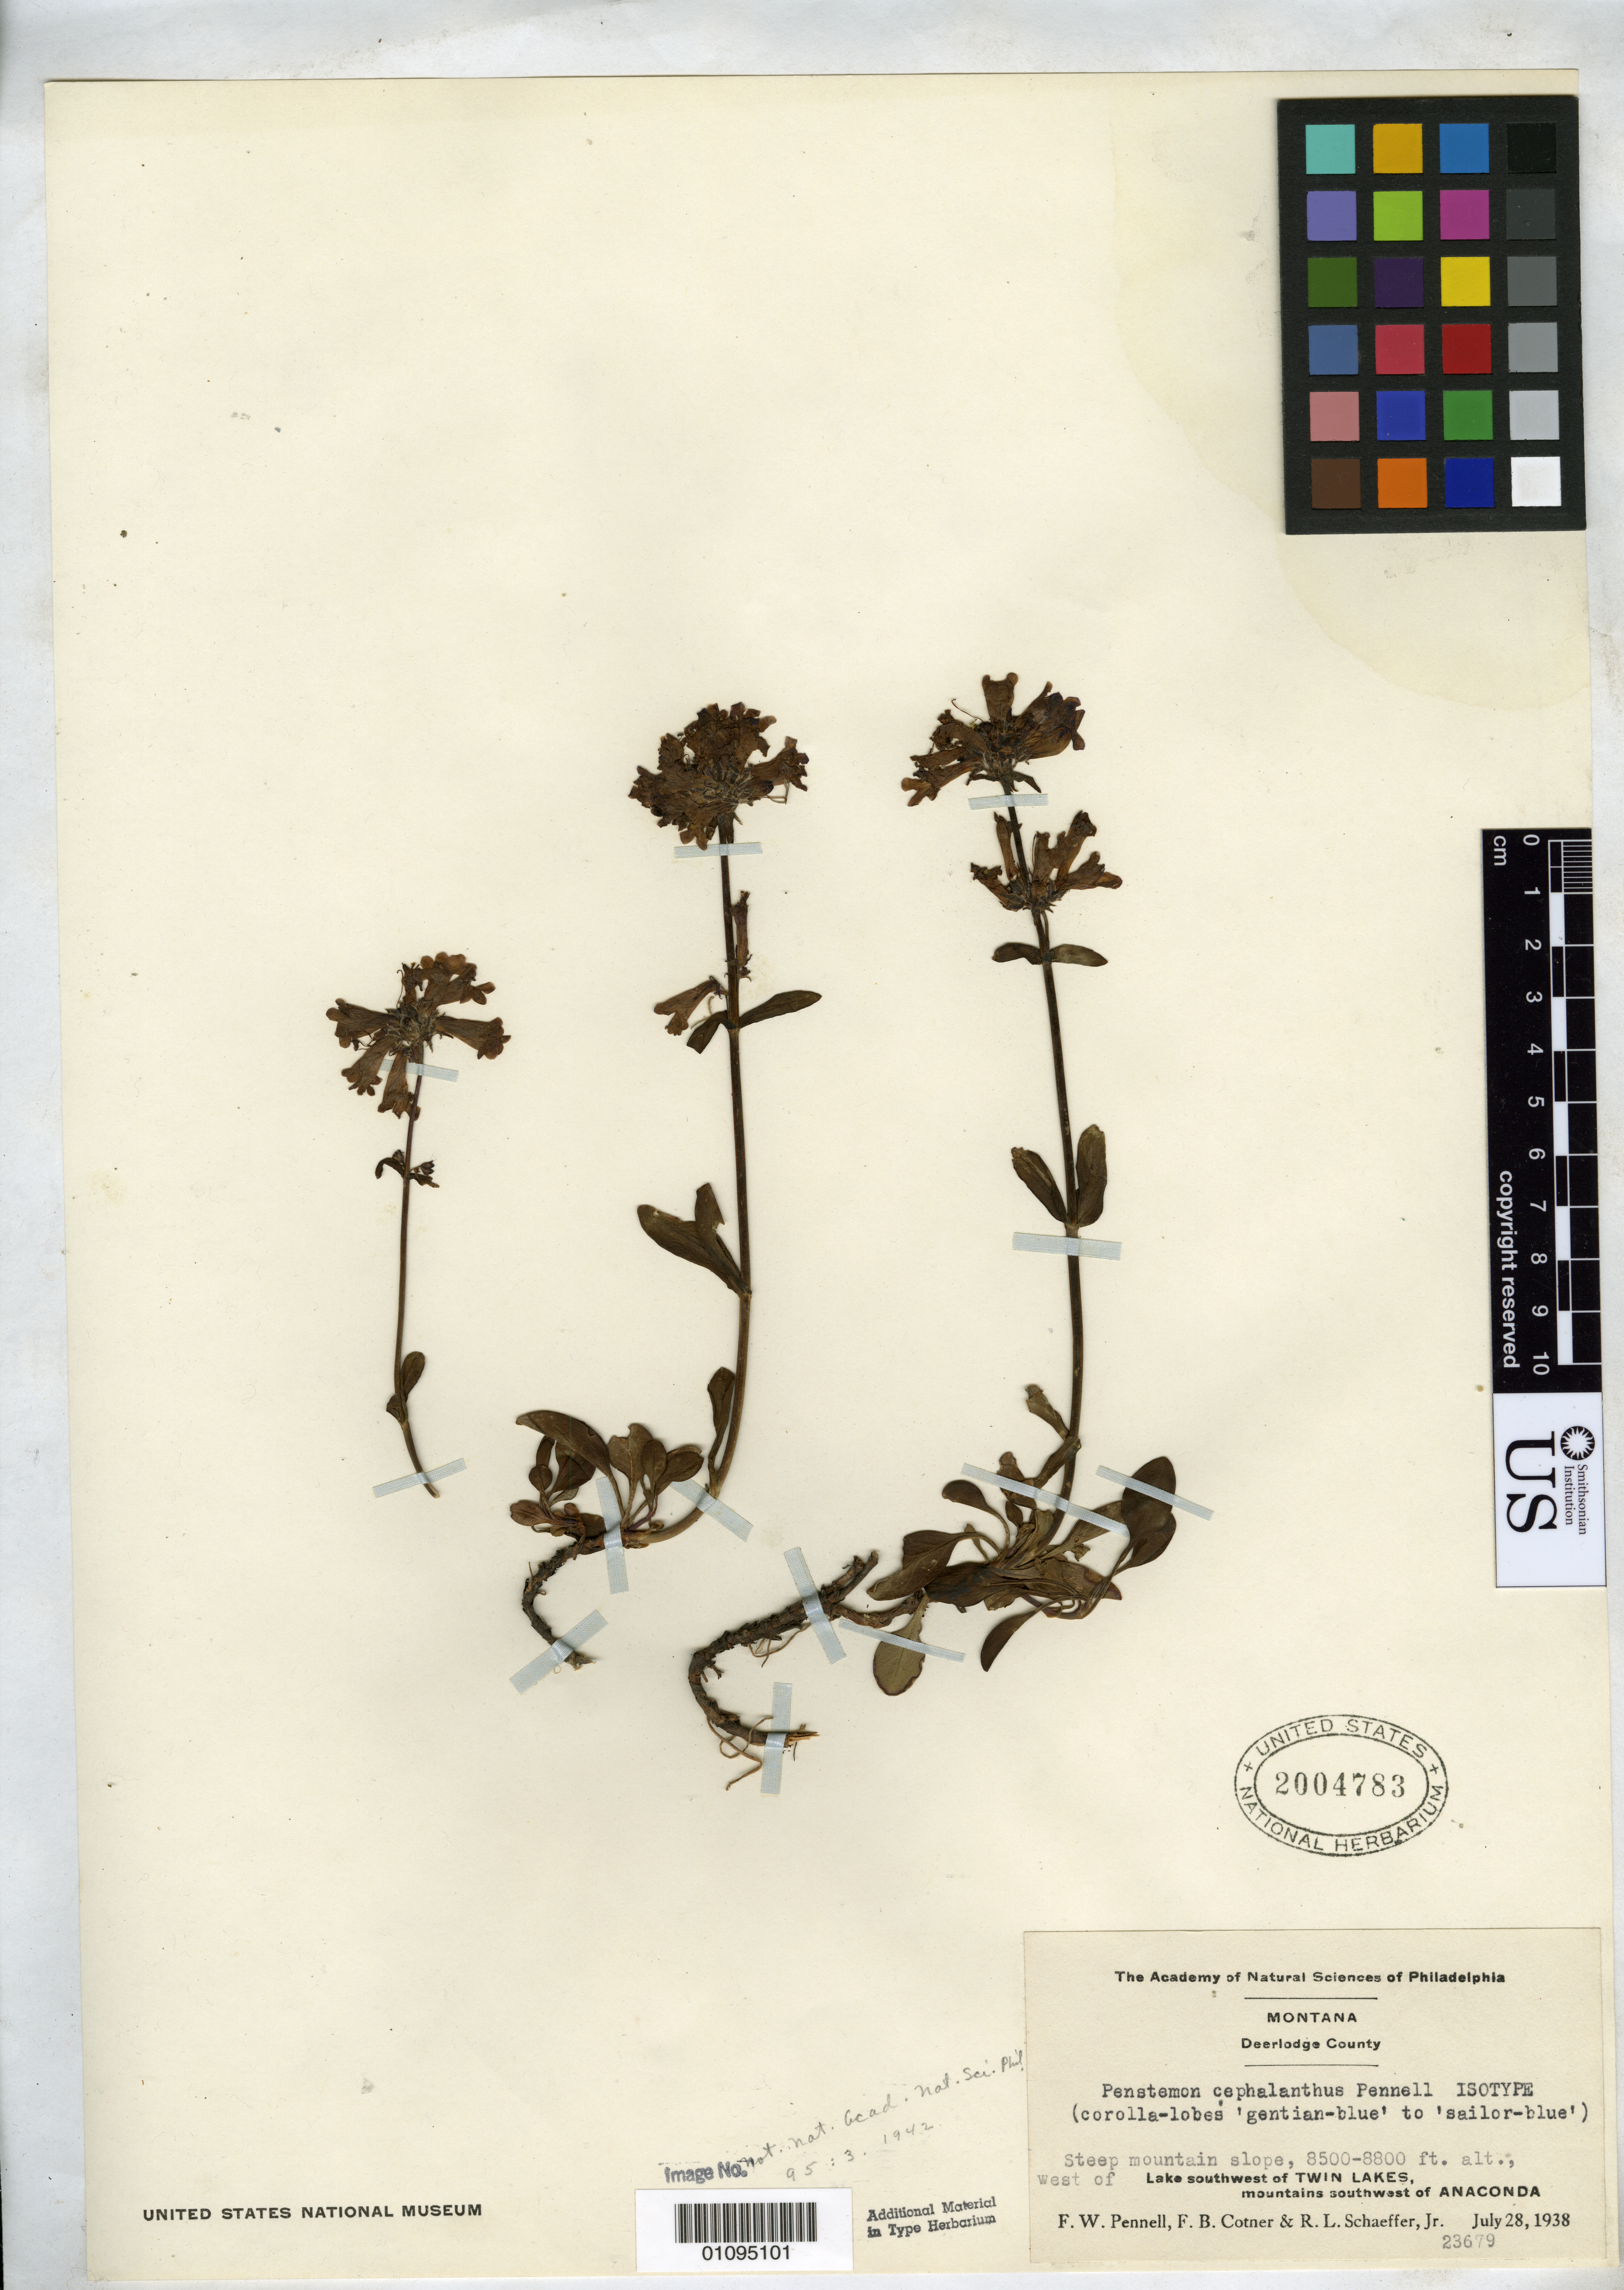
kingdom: Plantae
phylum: Tracheophyta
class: Magnoliopsida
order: Lamiales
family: Plantaginaceae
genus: Penstemon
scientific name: Penstemon cephalanthus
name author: Pennell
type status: Isotype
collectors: F. W. Pennell, F. Cotner & R. Schaeffer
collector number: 23679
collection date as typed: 28 Jul 1938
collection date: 1938-07-28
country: United States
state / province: Montana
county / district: Deer Lodge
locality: West of lake SW of Twin Lakes, mountains SW of Anaconda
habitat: Steep mountain slope.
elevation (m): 2591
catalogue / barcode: US 2004783